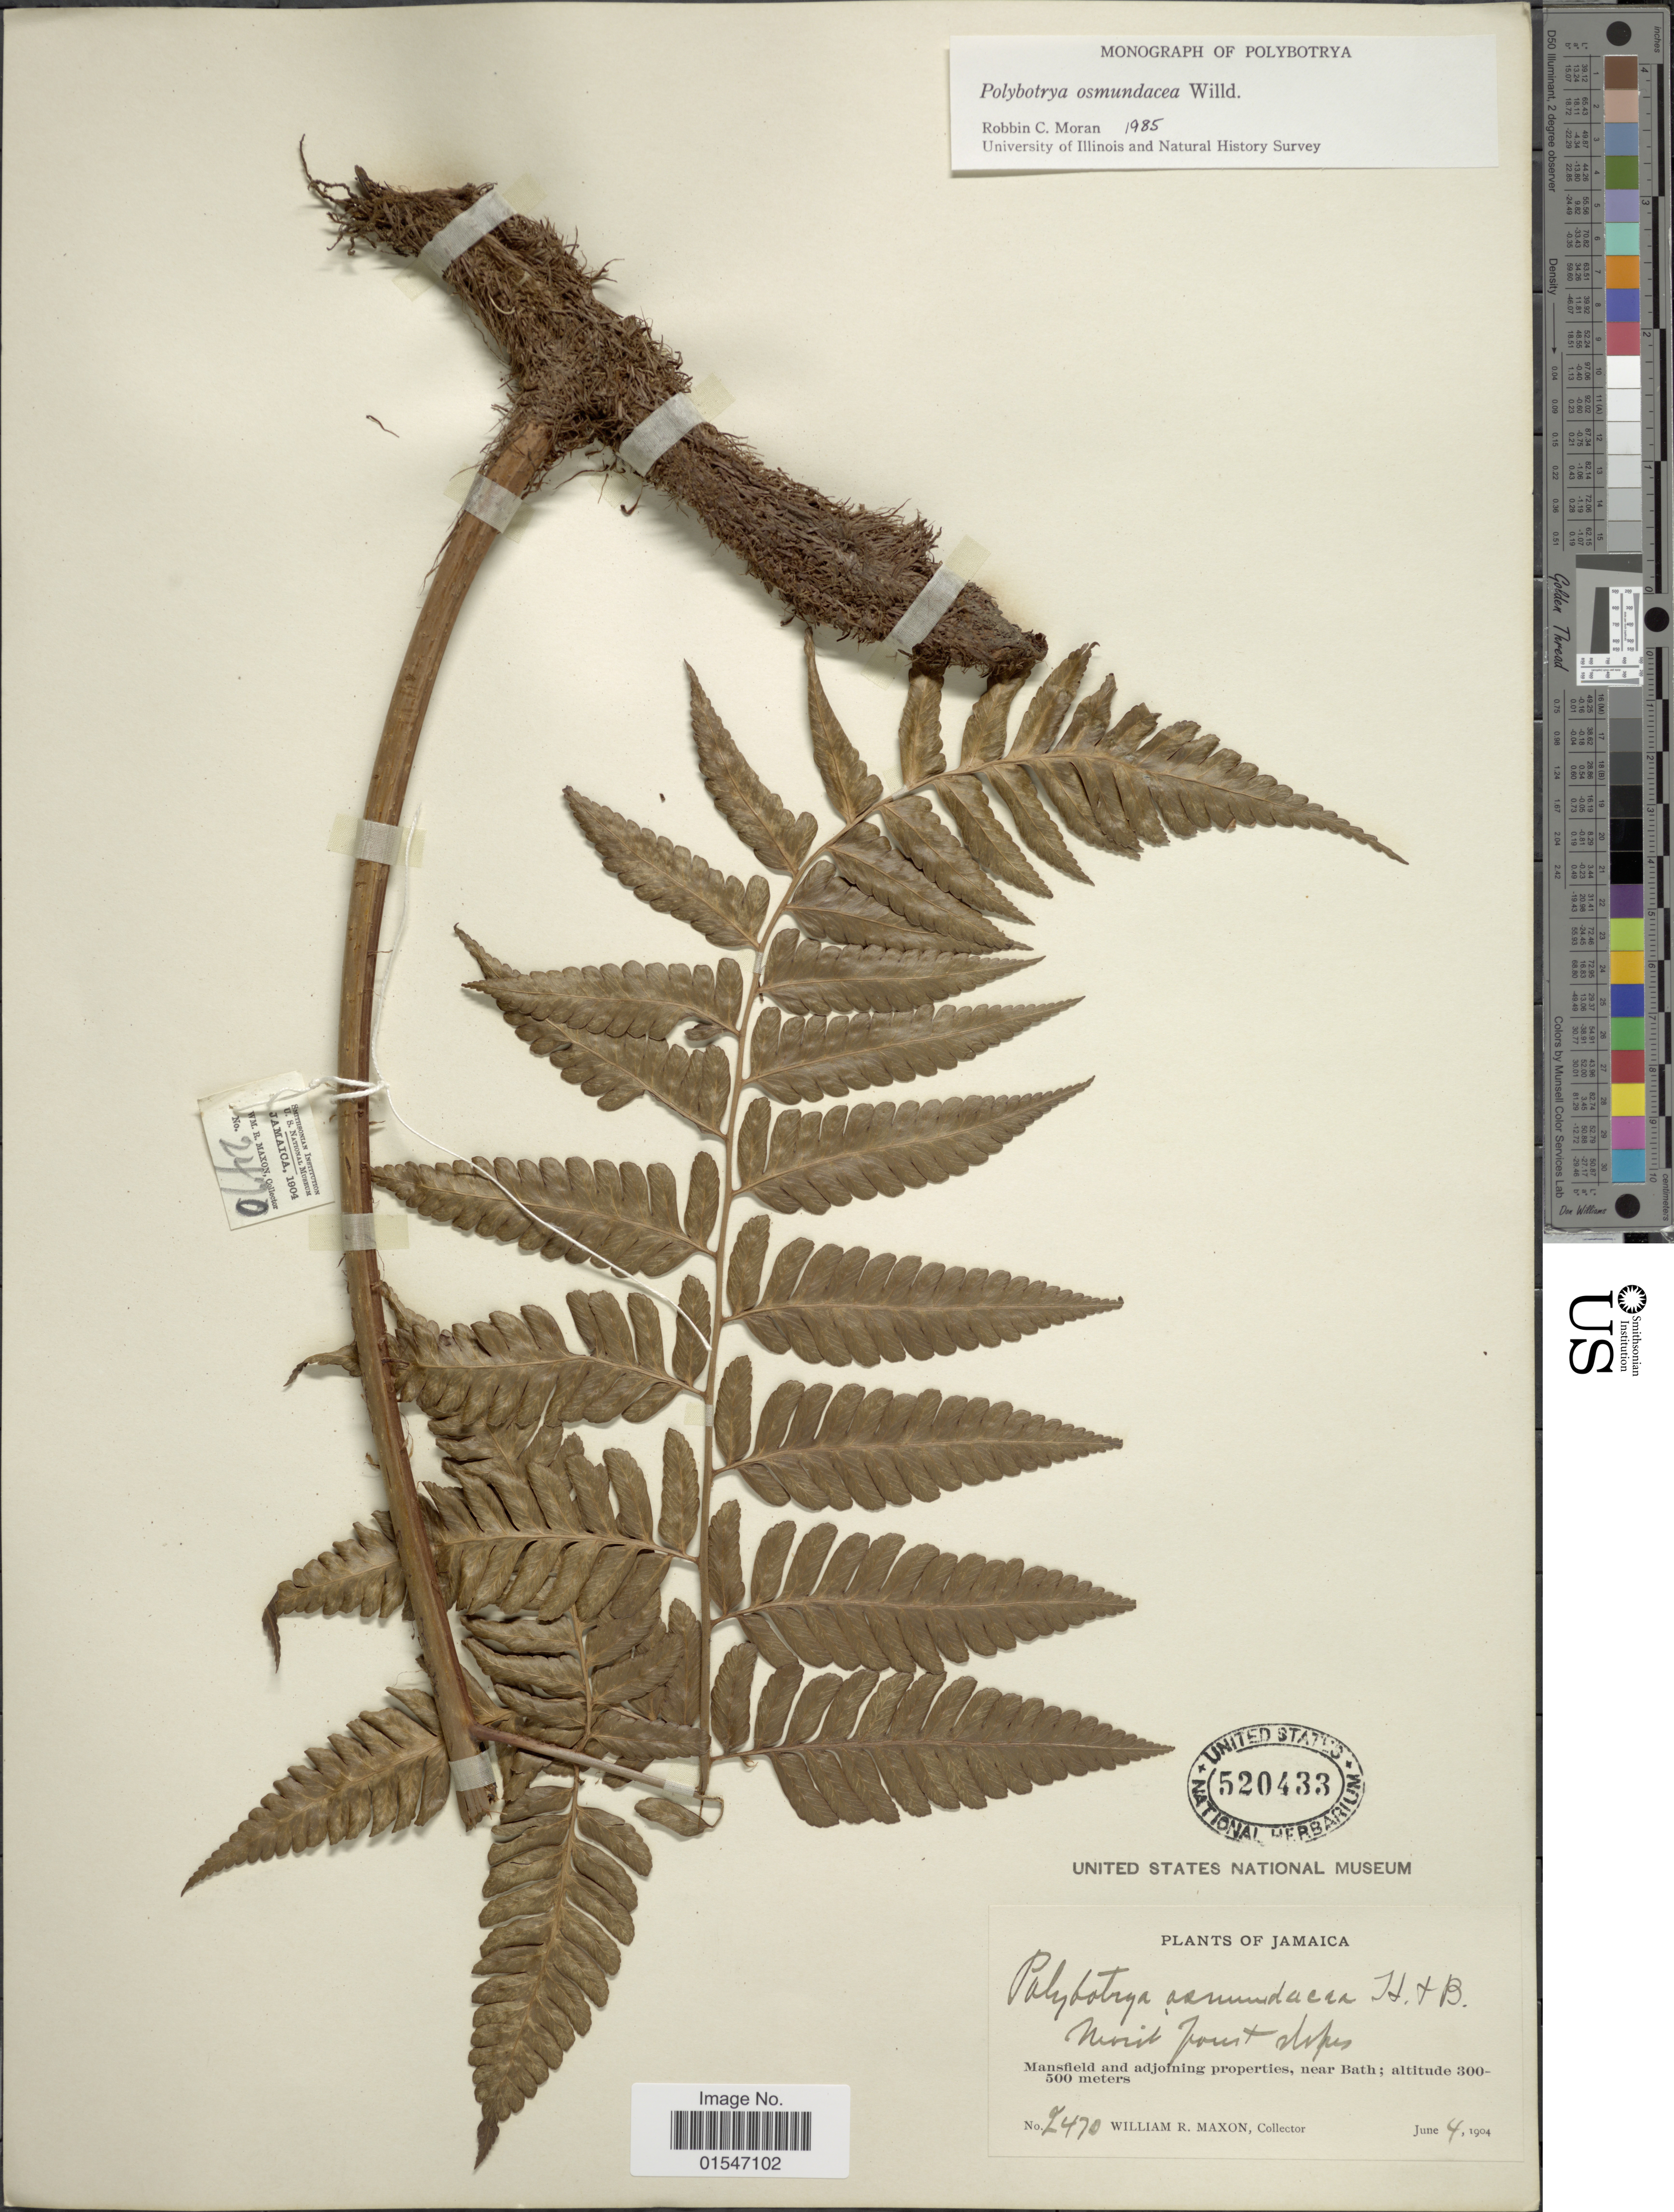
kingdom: Plantae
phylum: Tracheophyta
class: Polypodiopsida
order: Polypodiales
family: Dryopteridaceae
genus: Polybotrya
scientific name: Polybotrya osmundacea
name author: Humb. & Bonpl. ex Willd.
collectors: W. R. Maxon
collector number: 2470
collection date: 1904-06-04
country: Jamaica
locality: Mansfield and adjoining properties, near Bath.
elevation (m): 300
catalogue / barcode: US 520433